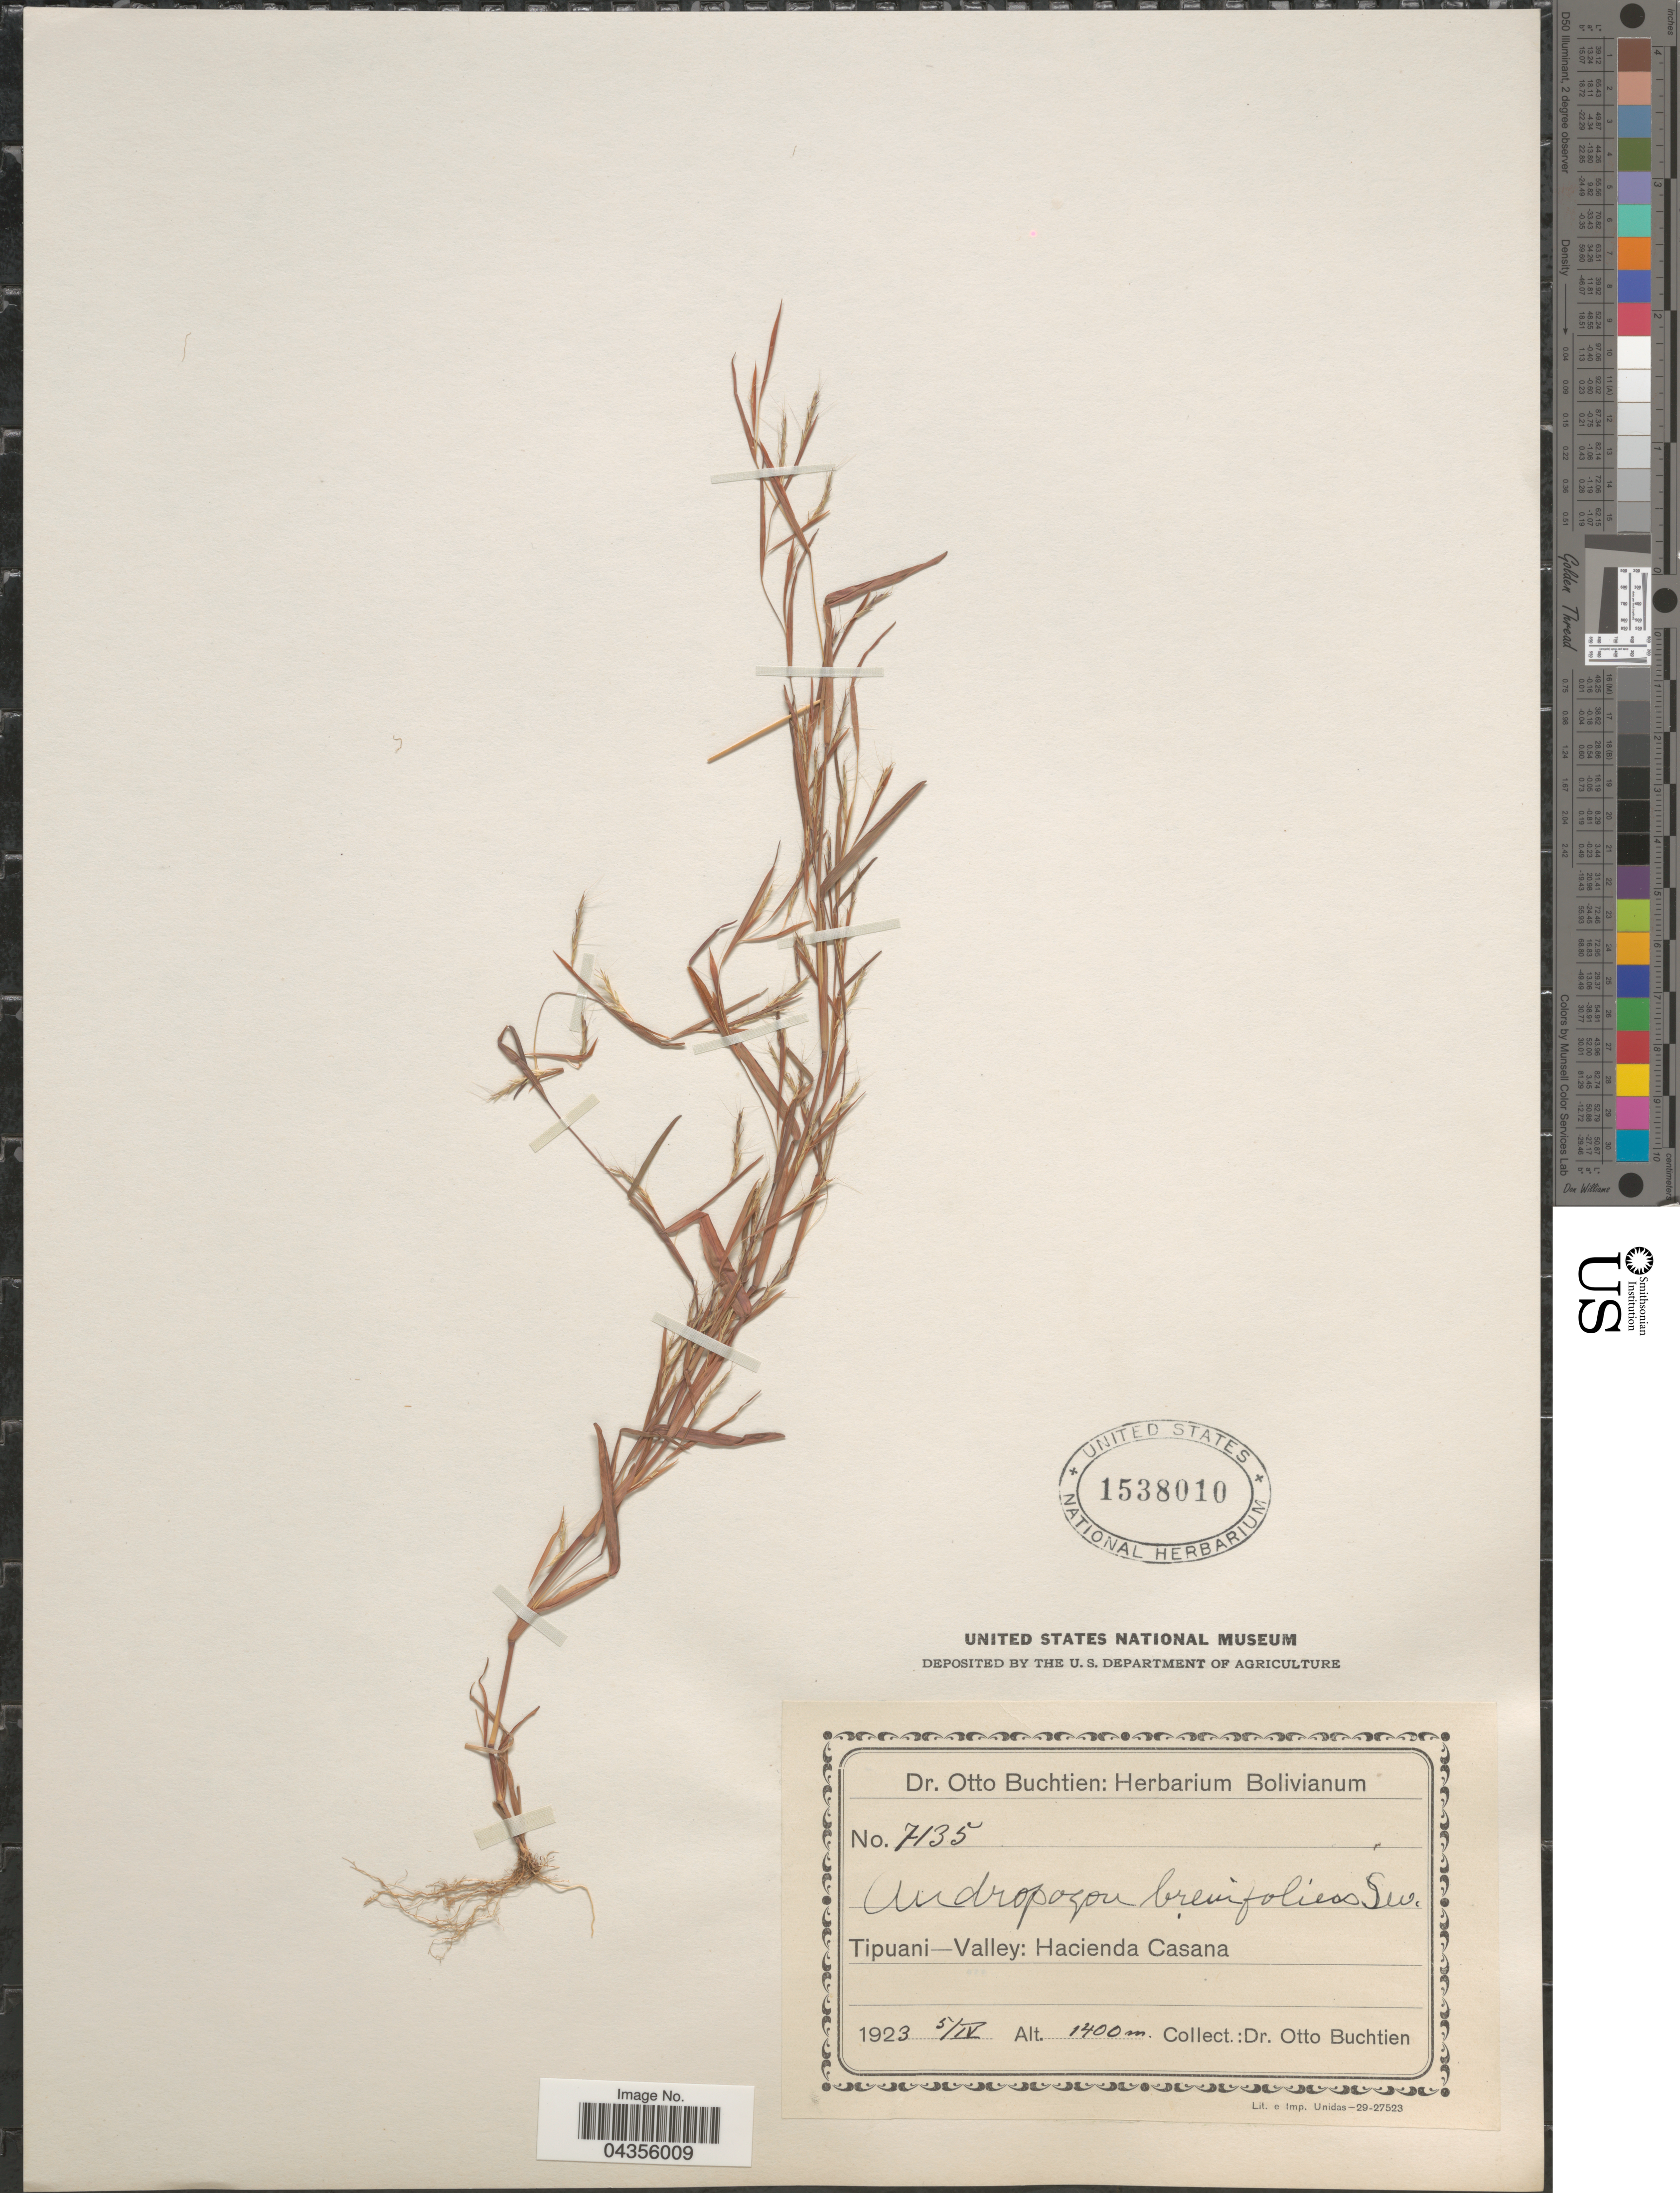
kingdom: Plantae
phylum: Tracheophyta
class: Liliopsida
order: Poales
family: Poaceae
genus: Schizachyrium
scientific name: Schizachyrium brevifolium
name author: (Sw.) Nees ex Büse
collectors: O. Buchtien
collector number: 7135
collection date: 1923-04-05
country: Bolivia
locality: Tipuani-Valley: Hacienda Casana.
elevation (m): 1400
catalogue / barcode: US 1538010